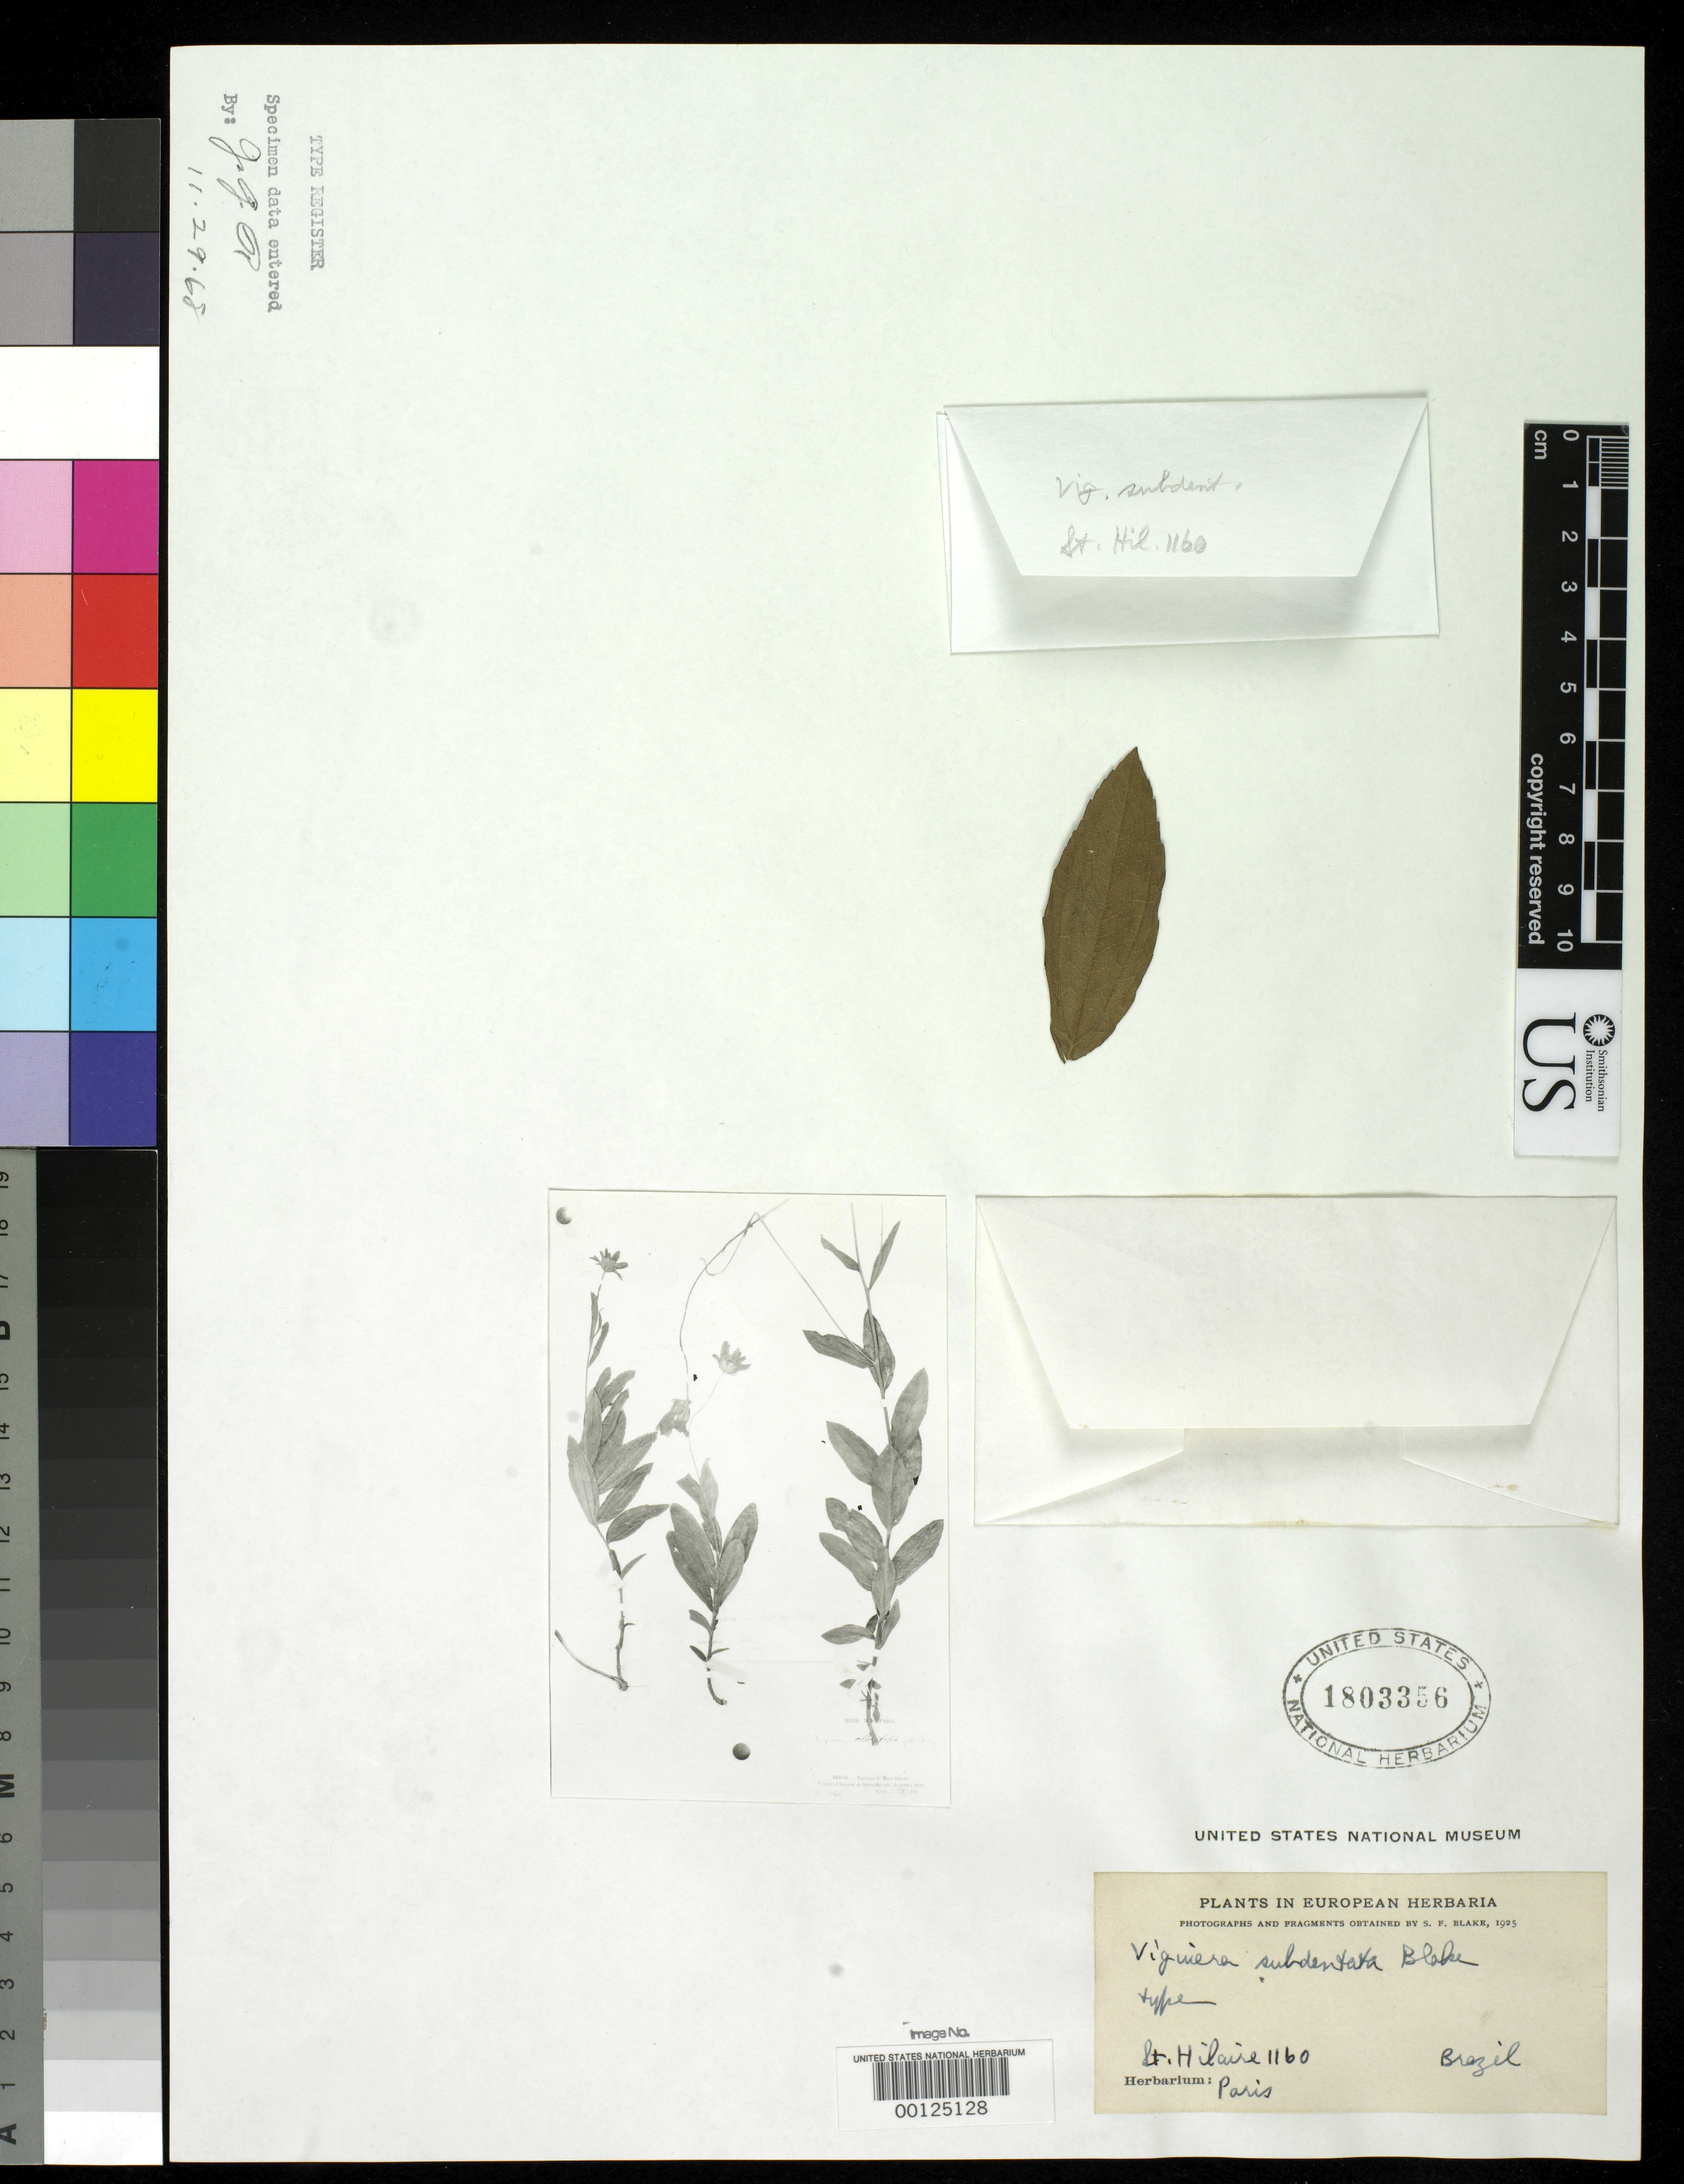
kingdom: Plantae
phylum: Tracheophyta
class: Magnoliopsida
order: Asterales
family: Asteraceae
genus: Viguiera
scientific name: Viguiera subdentata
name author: S.F. Blake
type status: Type Fragment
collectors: A. F. C. P. de Saint-Hilaire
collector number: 1160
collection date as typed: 1816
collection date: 1816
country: Brazil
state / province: Minas Gerais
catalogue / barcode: US 1803356